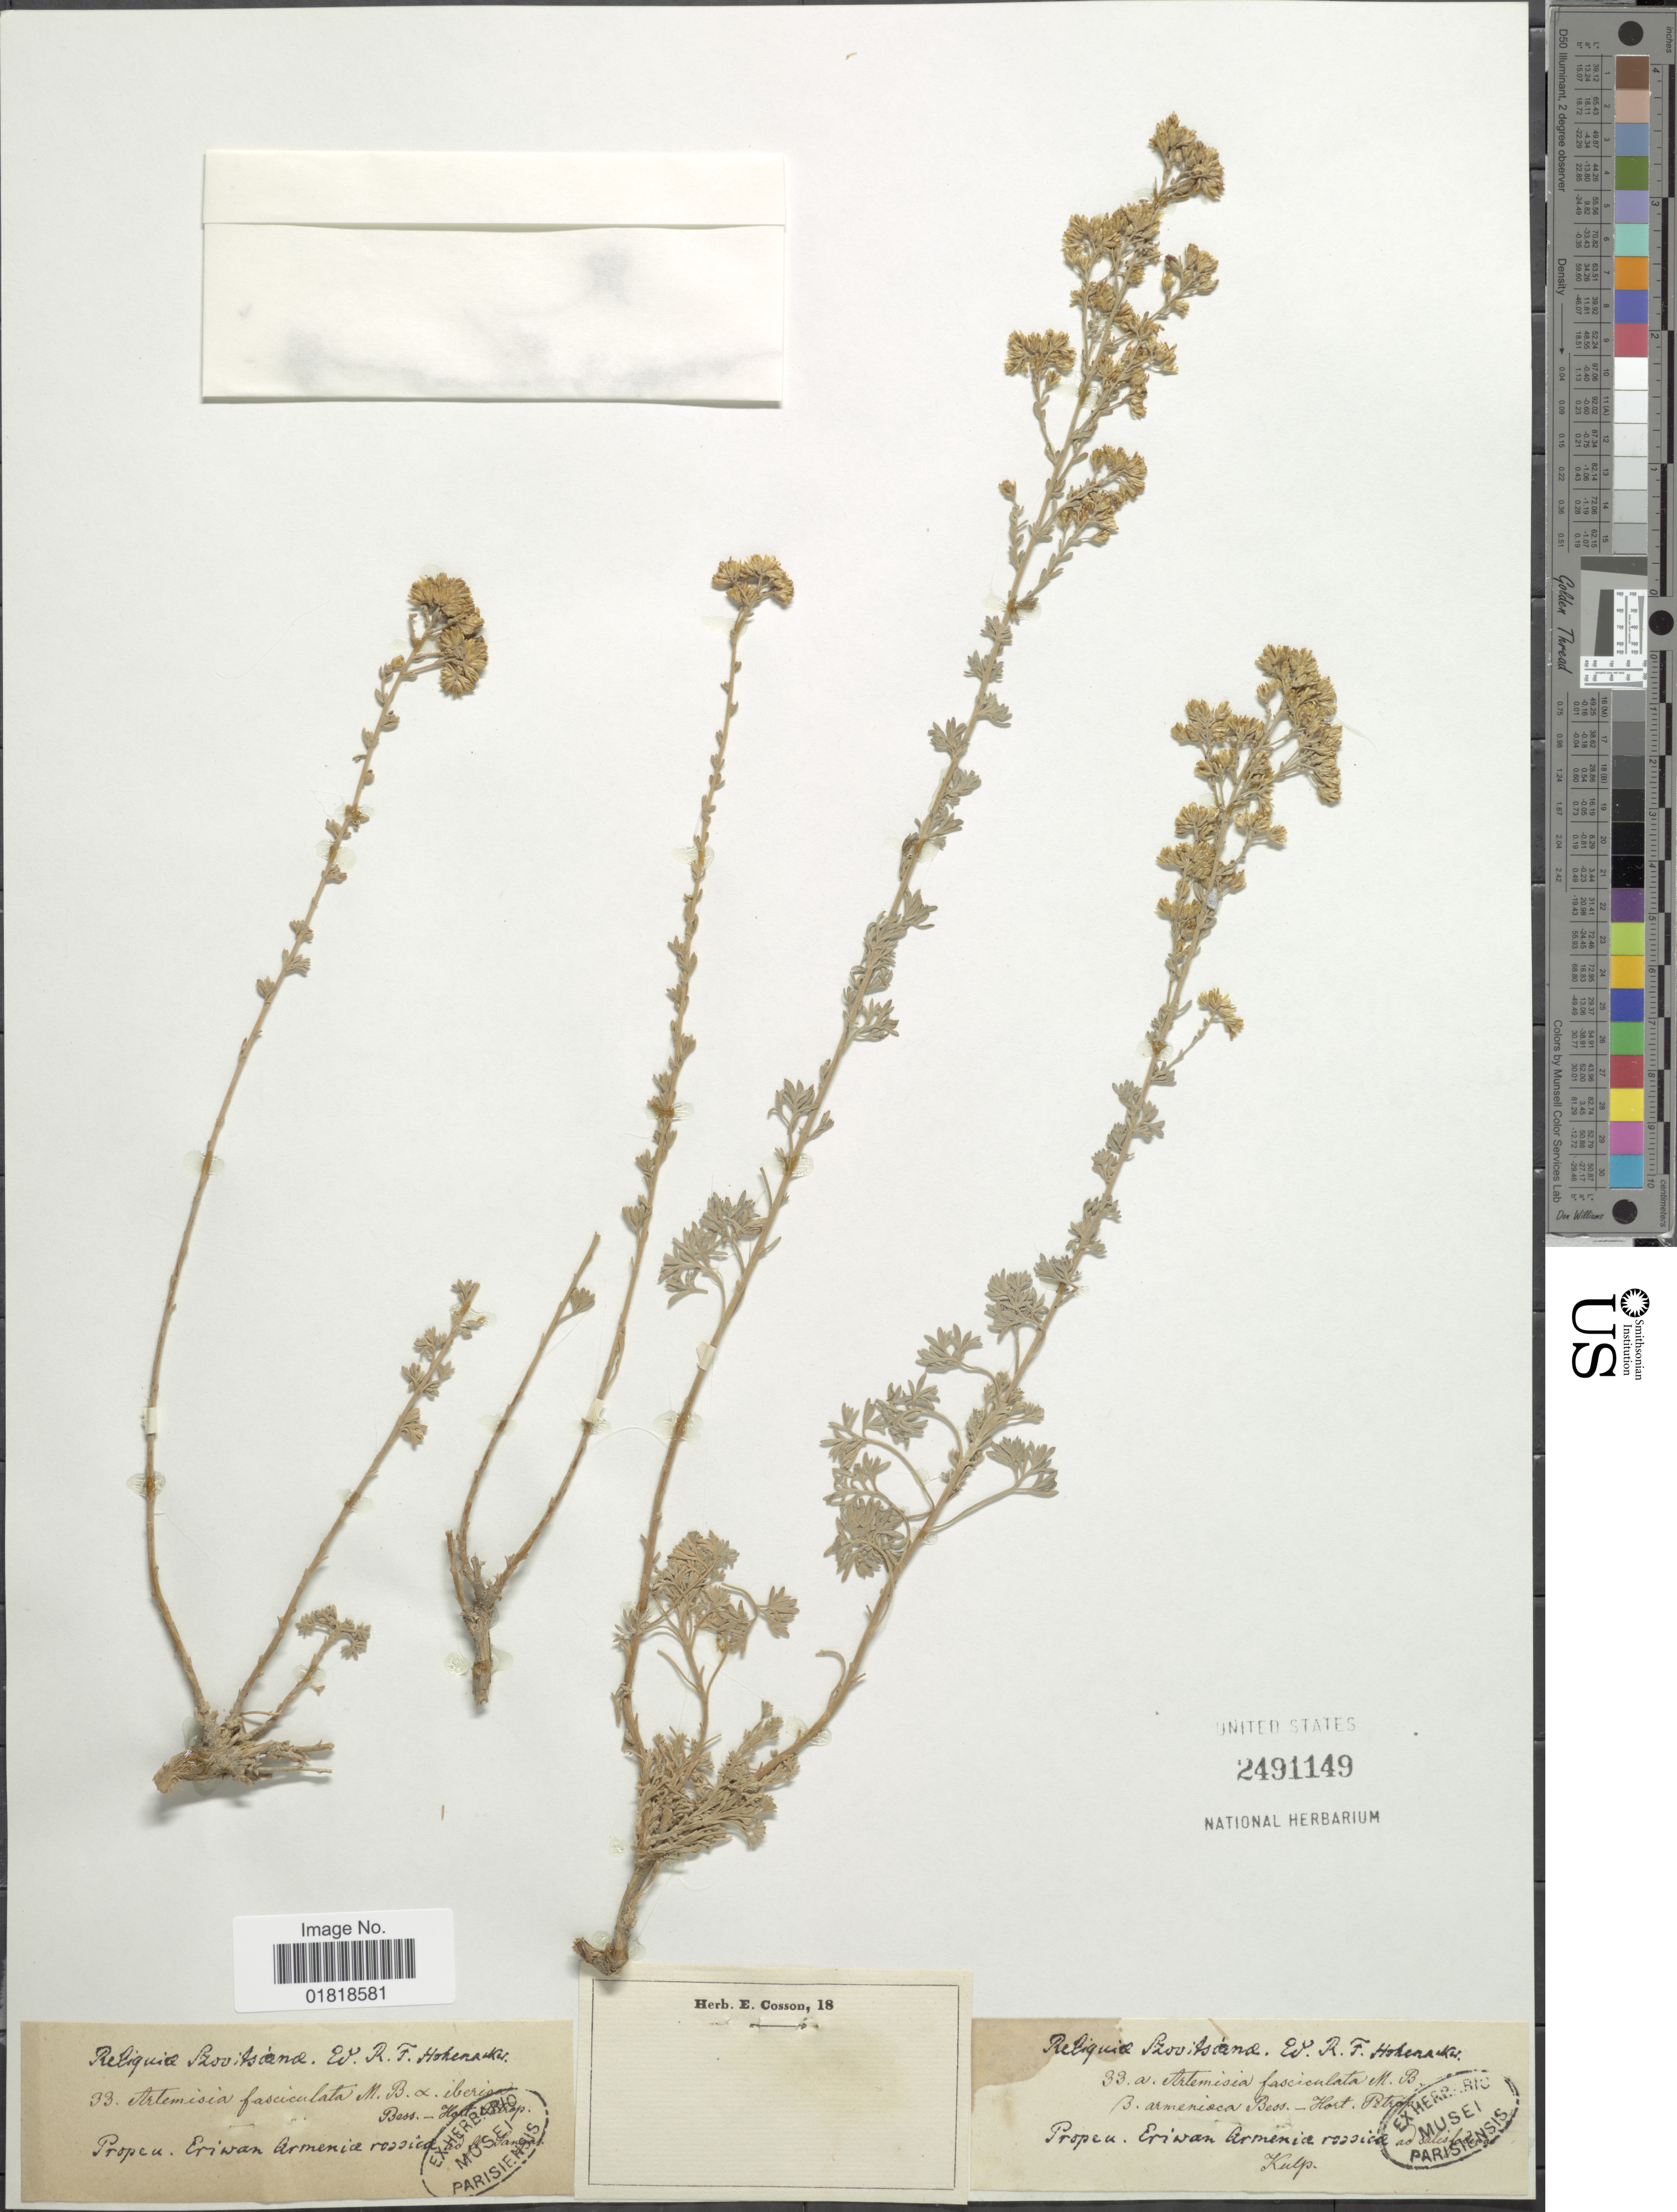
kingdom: Plantae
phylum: Tracheophyta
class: Magnoliopsida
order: Asterales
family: Asteraceae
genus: Artemisia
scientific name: Artemisia fasciculata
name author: M. Bieb.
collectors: R. Hohenaker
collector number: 33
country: Armenia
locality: Prvistanae, Hort. Petrop, Propeu Eriwan Armeniae rosside [unsure placement] [interpreted]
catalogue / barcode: US 2491149